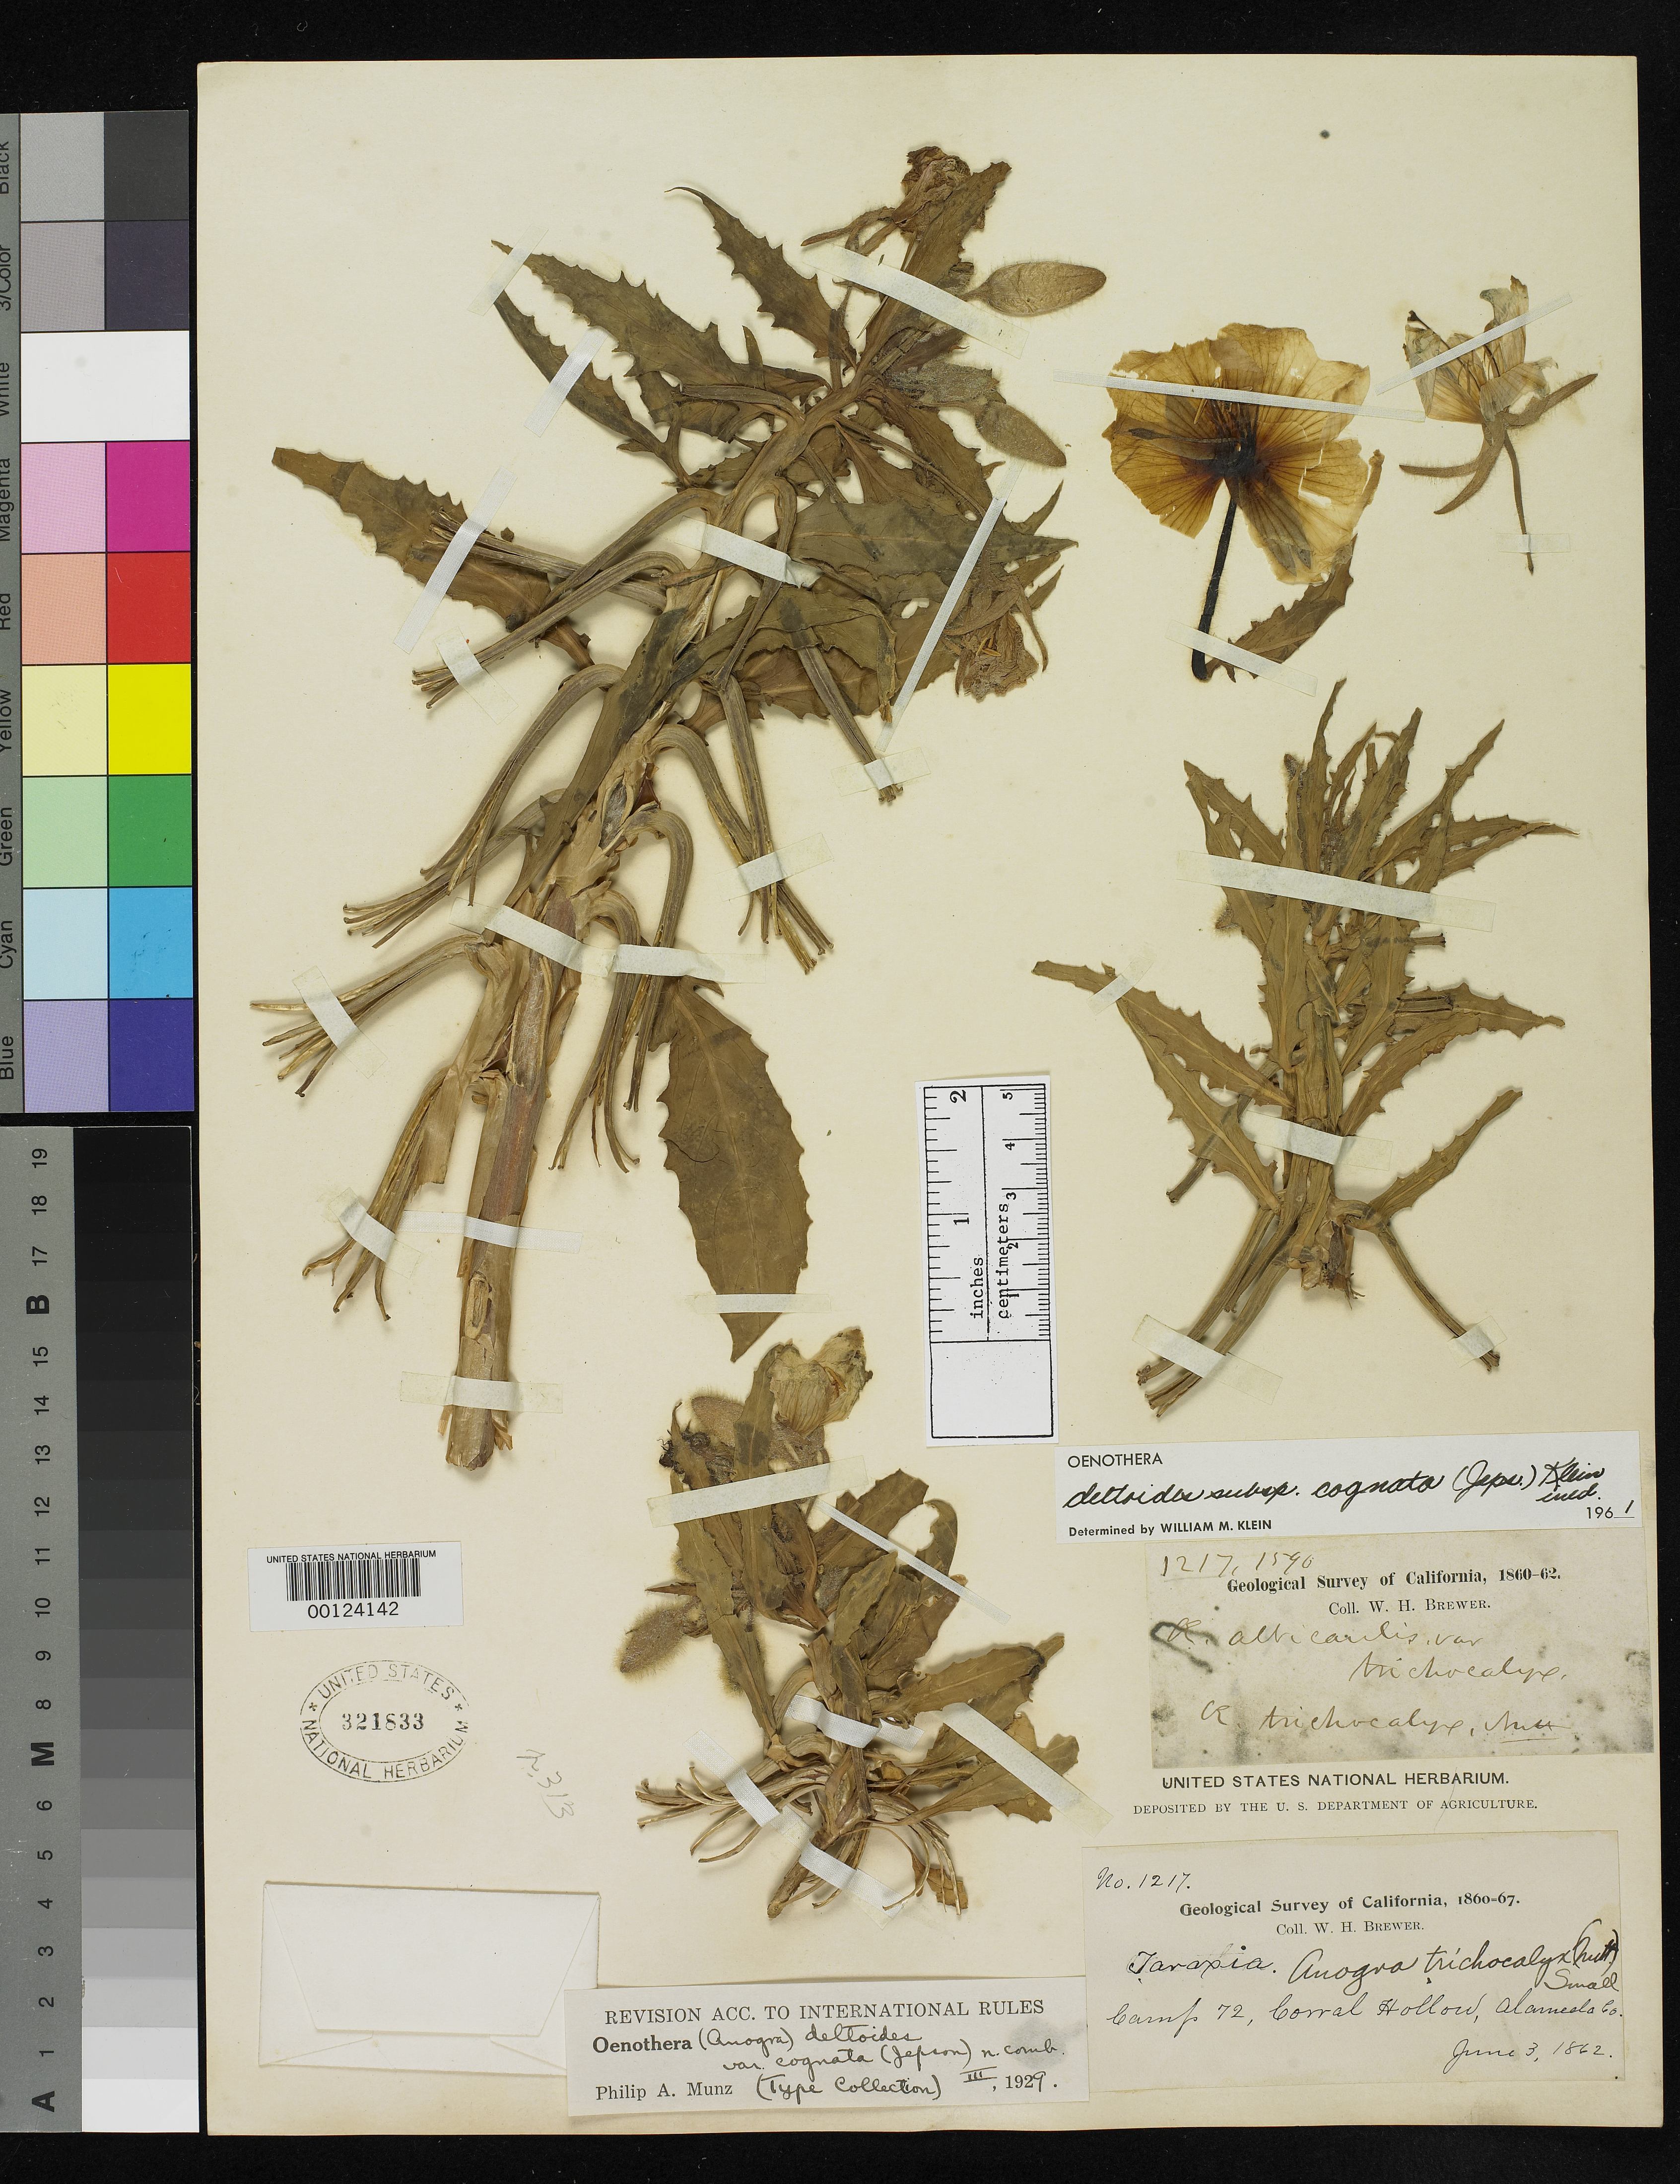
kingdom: Plantae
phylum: Tracheophyta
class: Magnoliopsida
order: Myrtales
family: Onagraceae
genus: Oenothera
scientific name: Oenothera trichocalyx var. cognata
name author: Jeps.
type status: Isotype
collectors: W. H. Brewer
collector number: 1217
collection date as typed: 03 Jun 1862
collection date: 1862-06-03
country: United States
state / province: California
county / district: Alameda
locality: Corral Hollow.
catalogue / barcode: US 321833